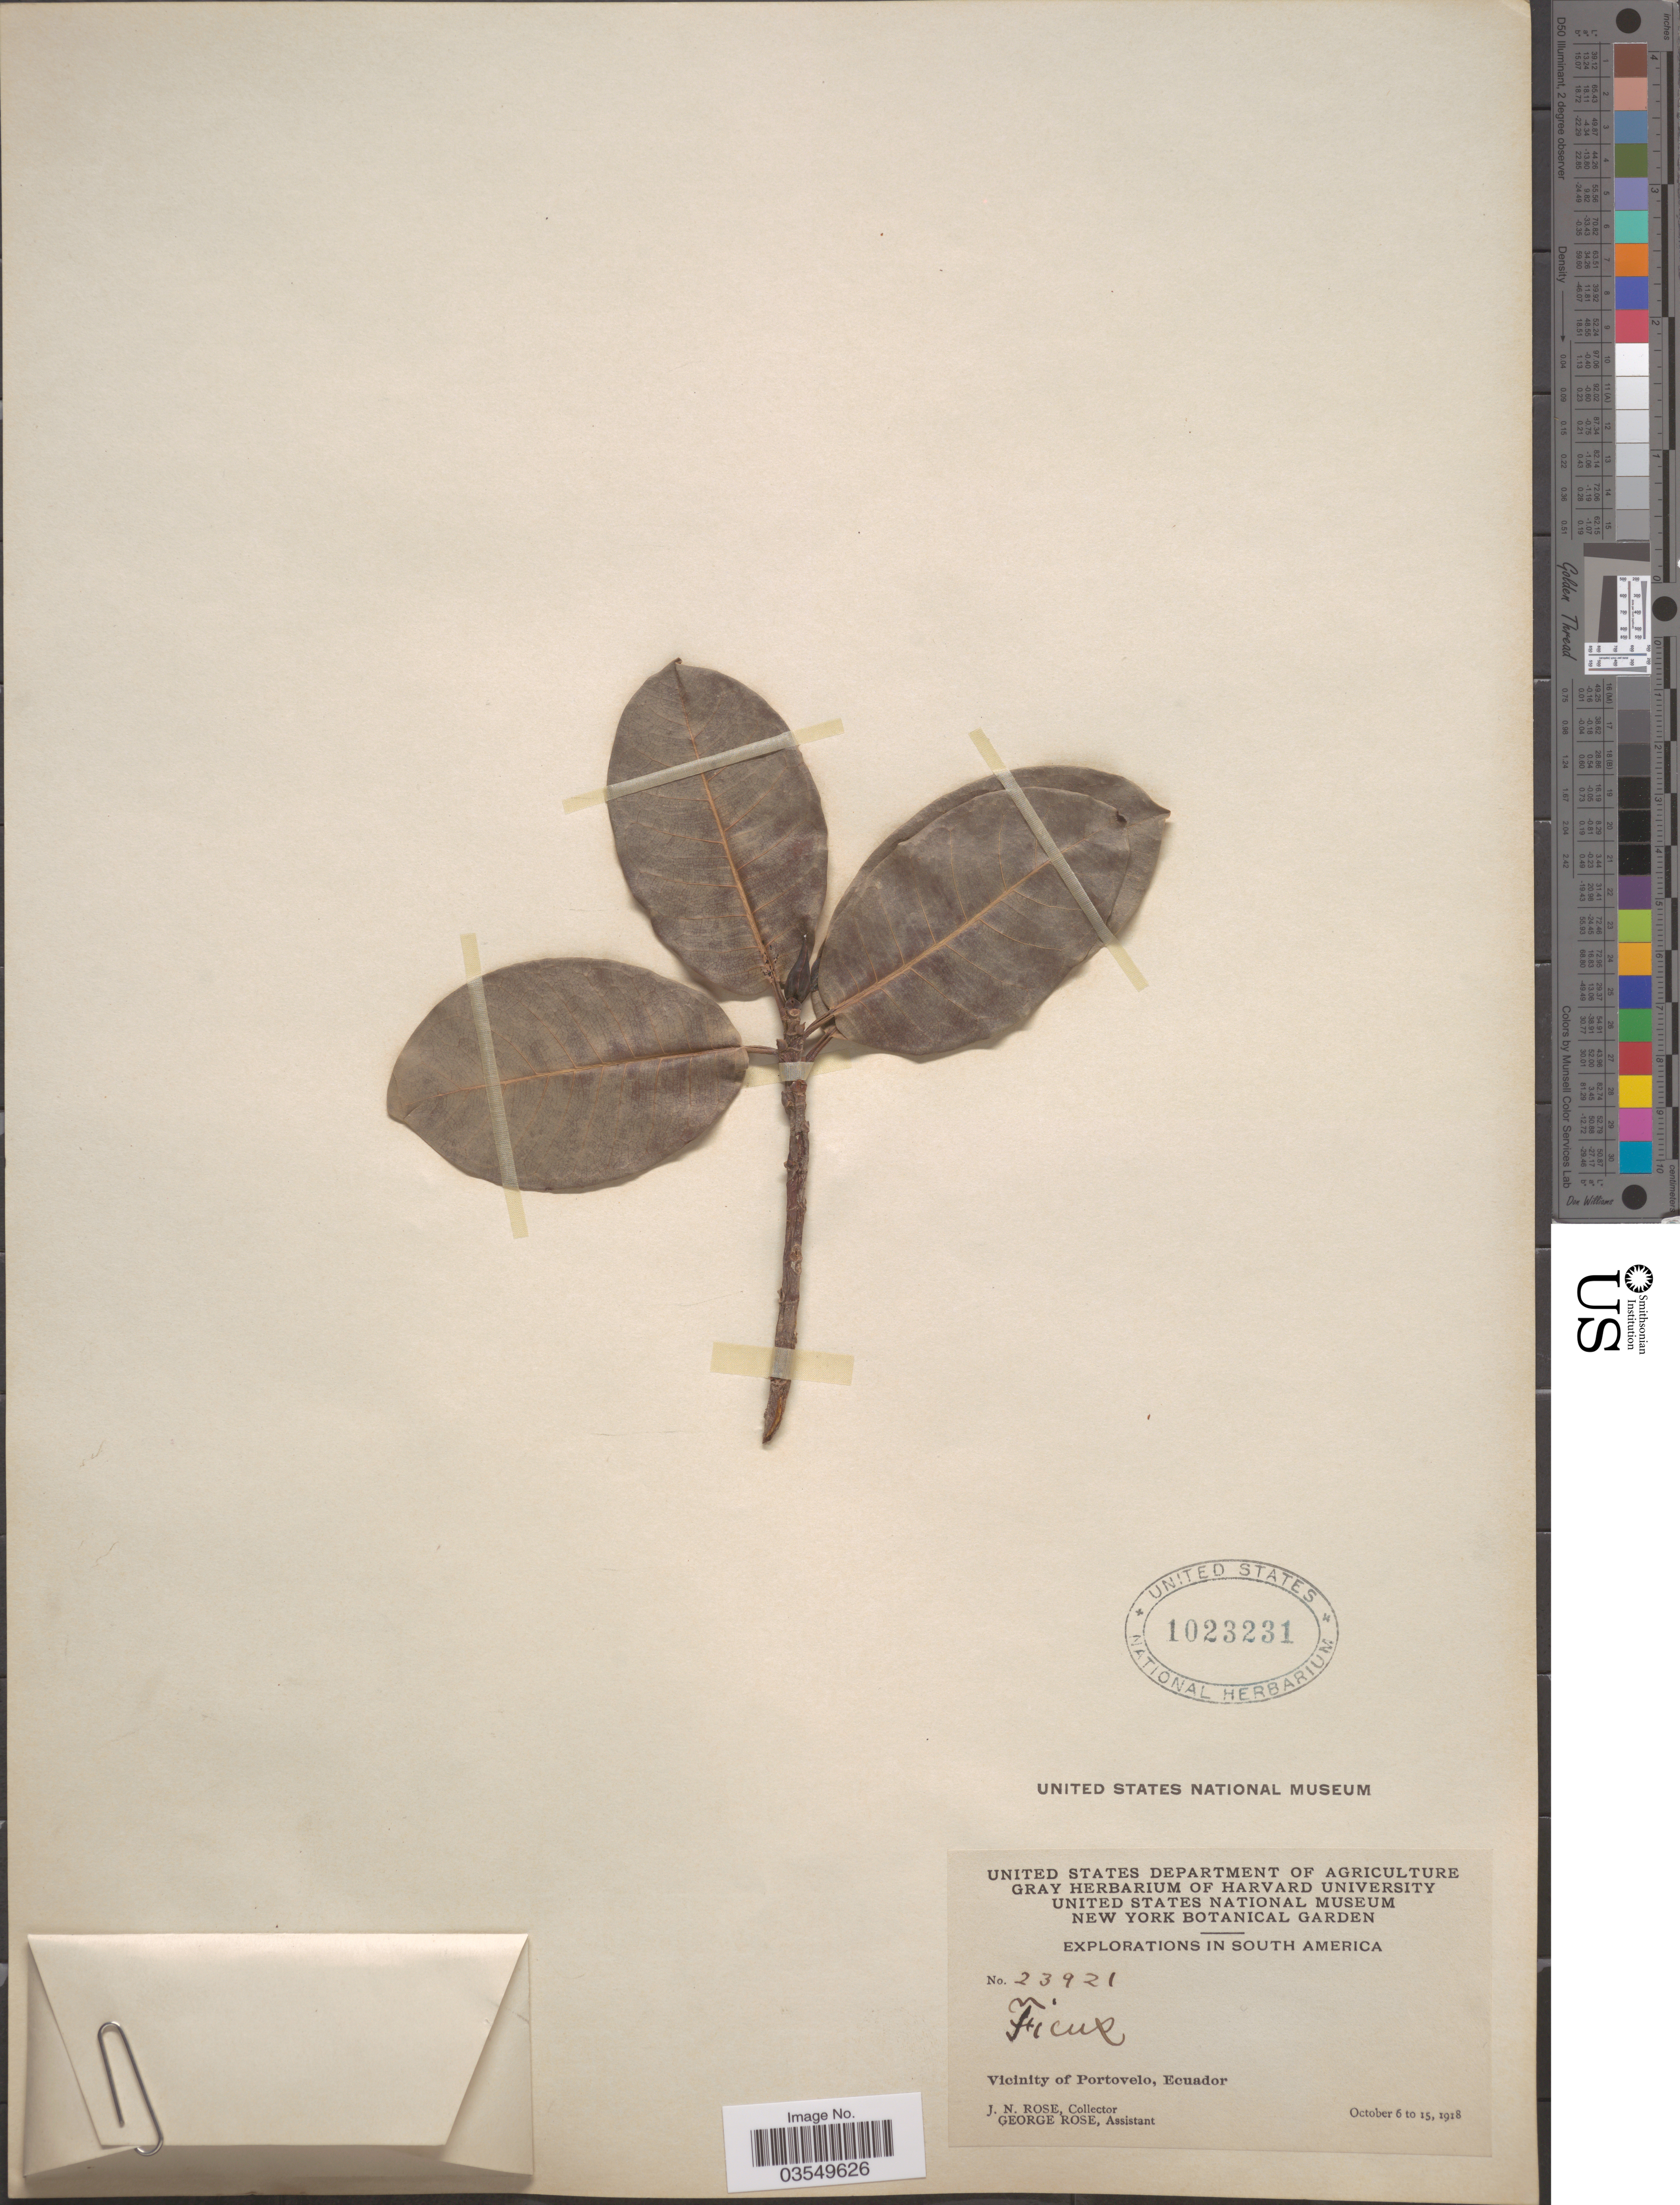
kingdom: Plantae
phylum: Tracheophyta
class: Magnoliopsida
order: Rosales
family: Moraceae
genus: Ficus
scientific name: Ficus andicola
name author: Standl.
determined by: Mitidieri, Nicole, (WIS), University of Wisconsin - Madison (UNITED STATES)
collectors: J. N. Rose & G. Rose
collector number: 23921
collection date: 1918-10-06/1918-10-15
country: Ecuador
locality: Vicinity of Portovelo.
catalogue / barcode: US 1023231